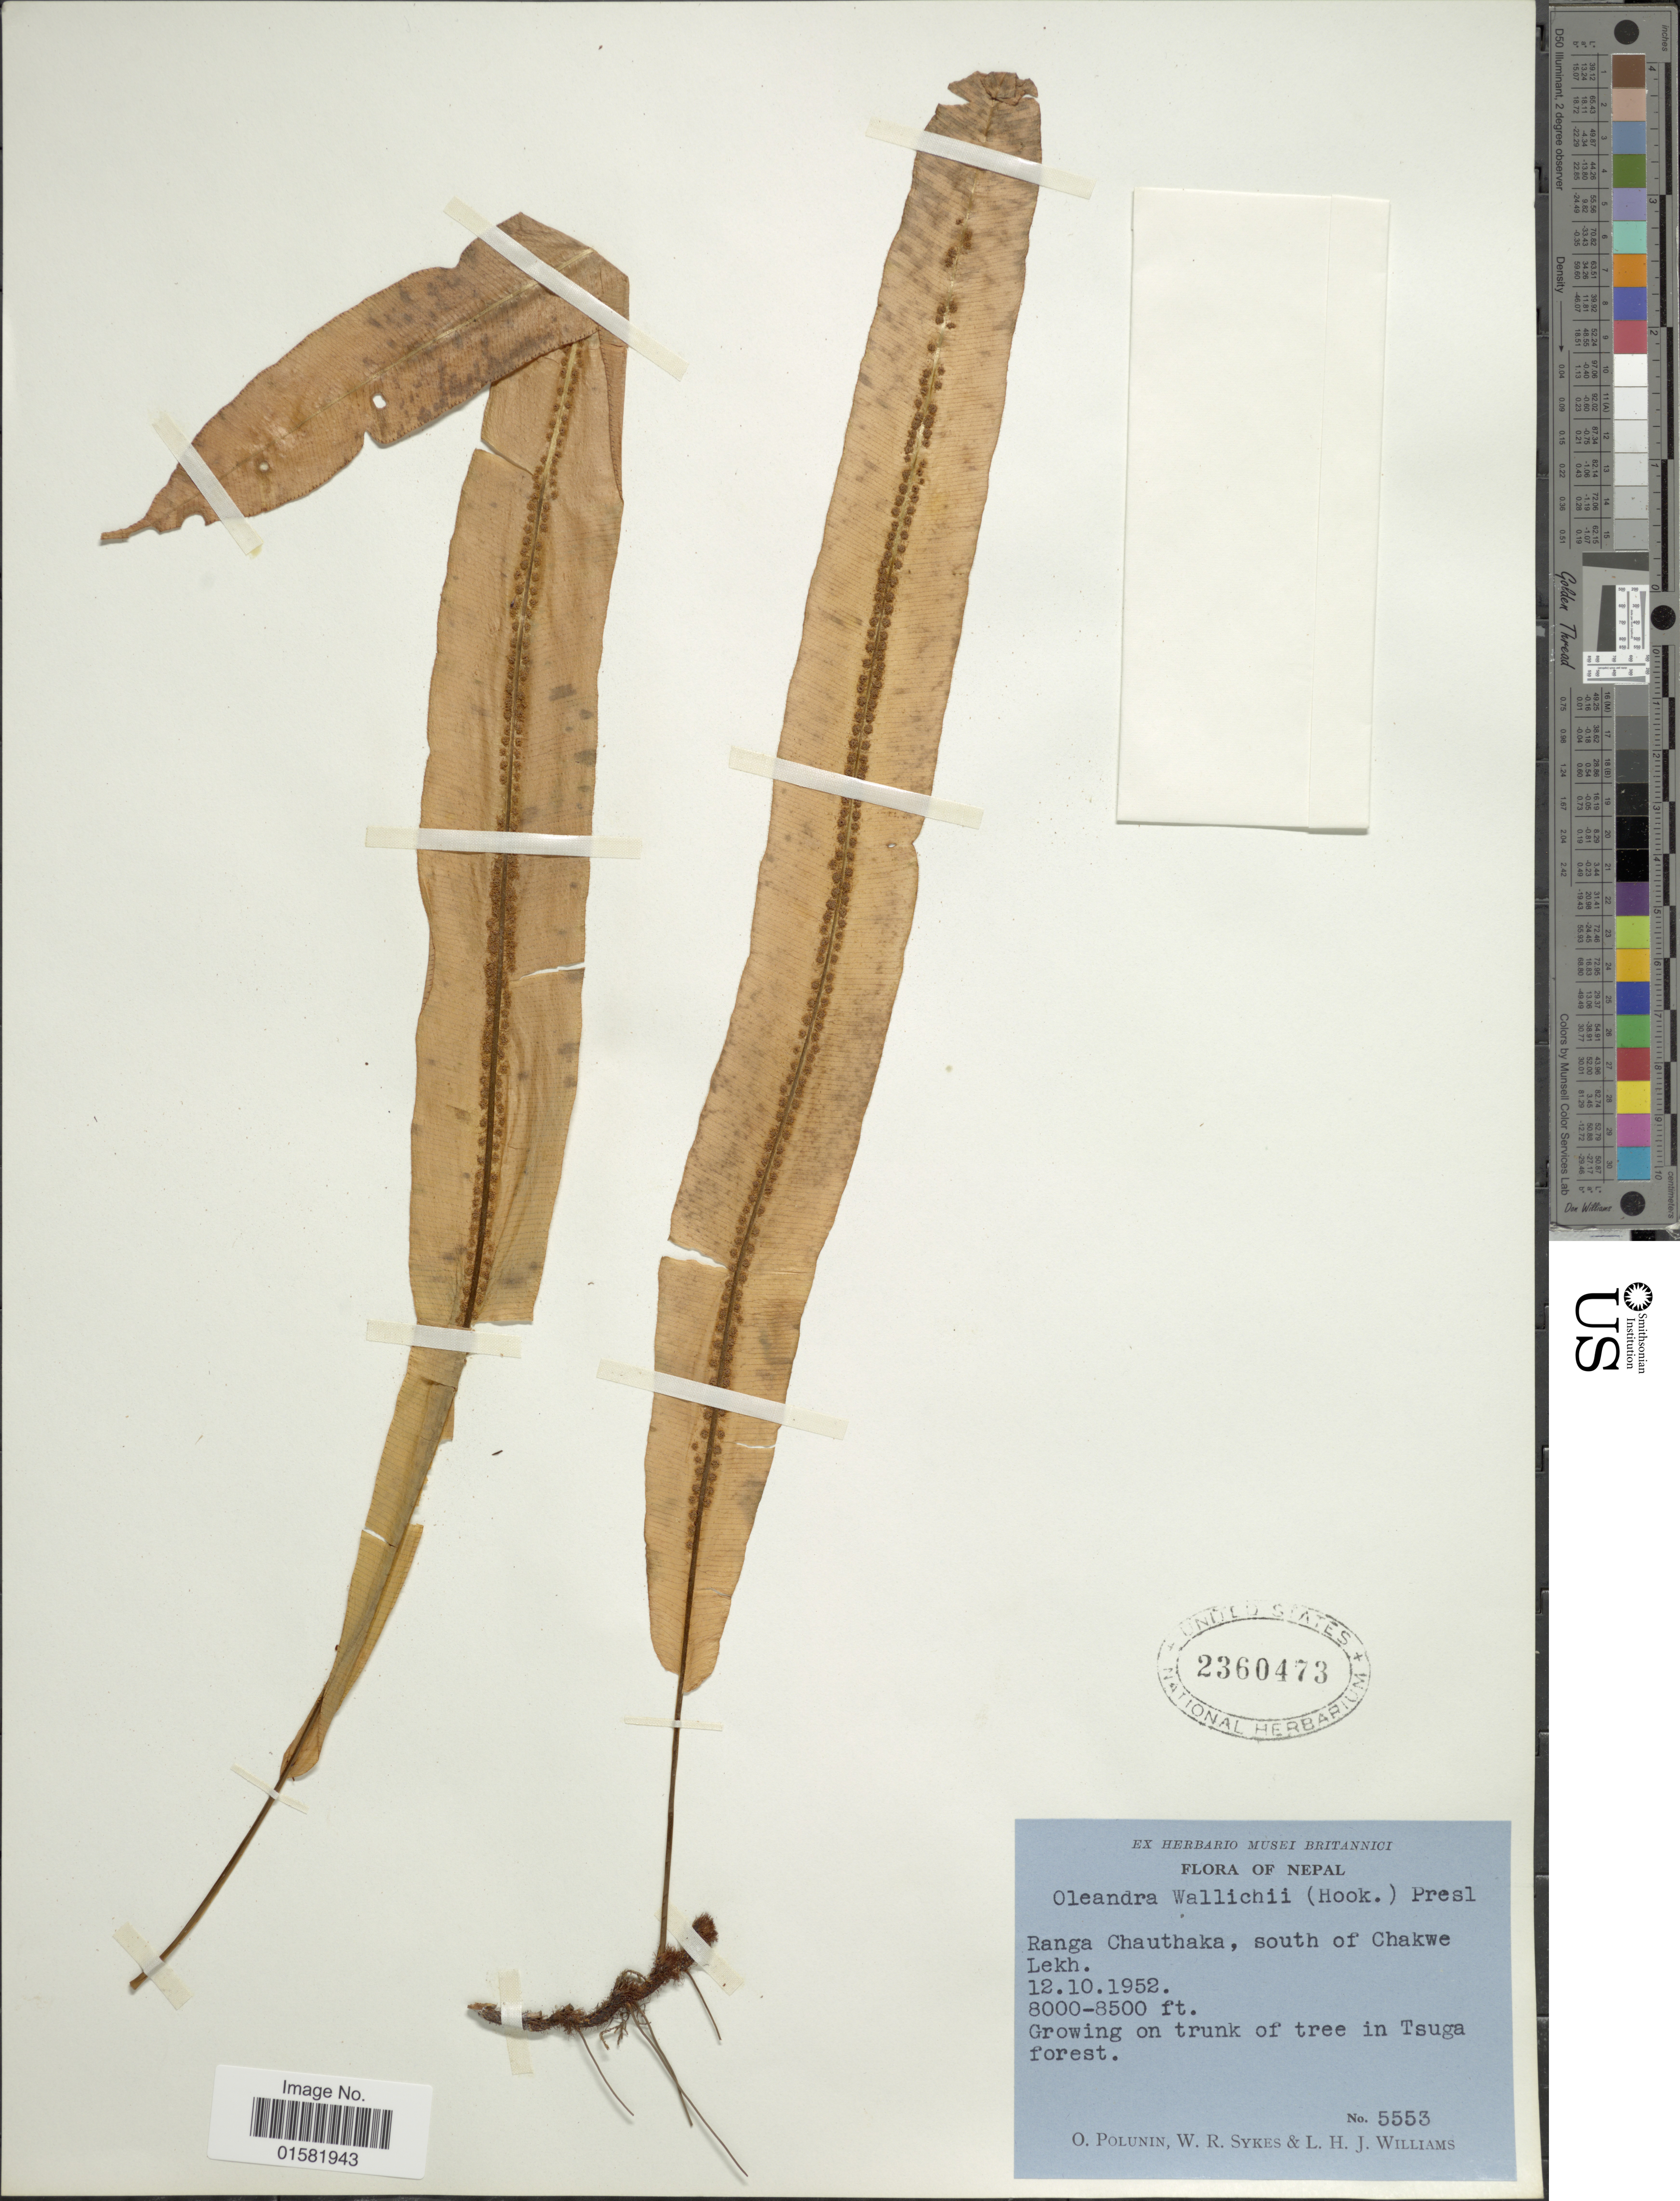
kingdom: Plantae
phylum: Tracheophyta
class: Polypodiopsida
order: Polypodiales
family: Oleandraceae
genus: Oleandra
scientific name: Oleandra wallichii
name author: (Hook.) C. Presl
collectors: W. R. Sykes & L. H. J. Williams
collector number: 5553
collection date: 1952-10-12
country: Nepal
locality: Nepal, Ranga Chauthaka, south of Chakwe Lekh, growing on trunk of tree in Tsuga forest.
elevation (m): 2438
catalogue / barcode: US 2360473